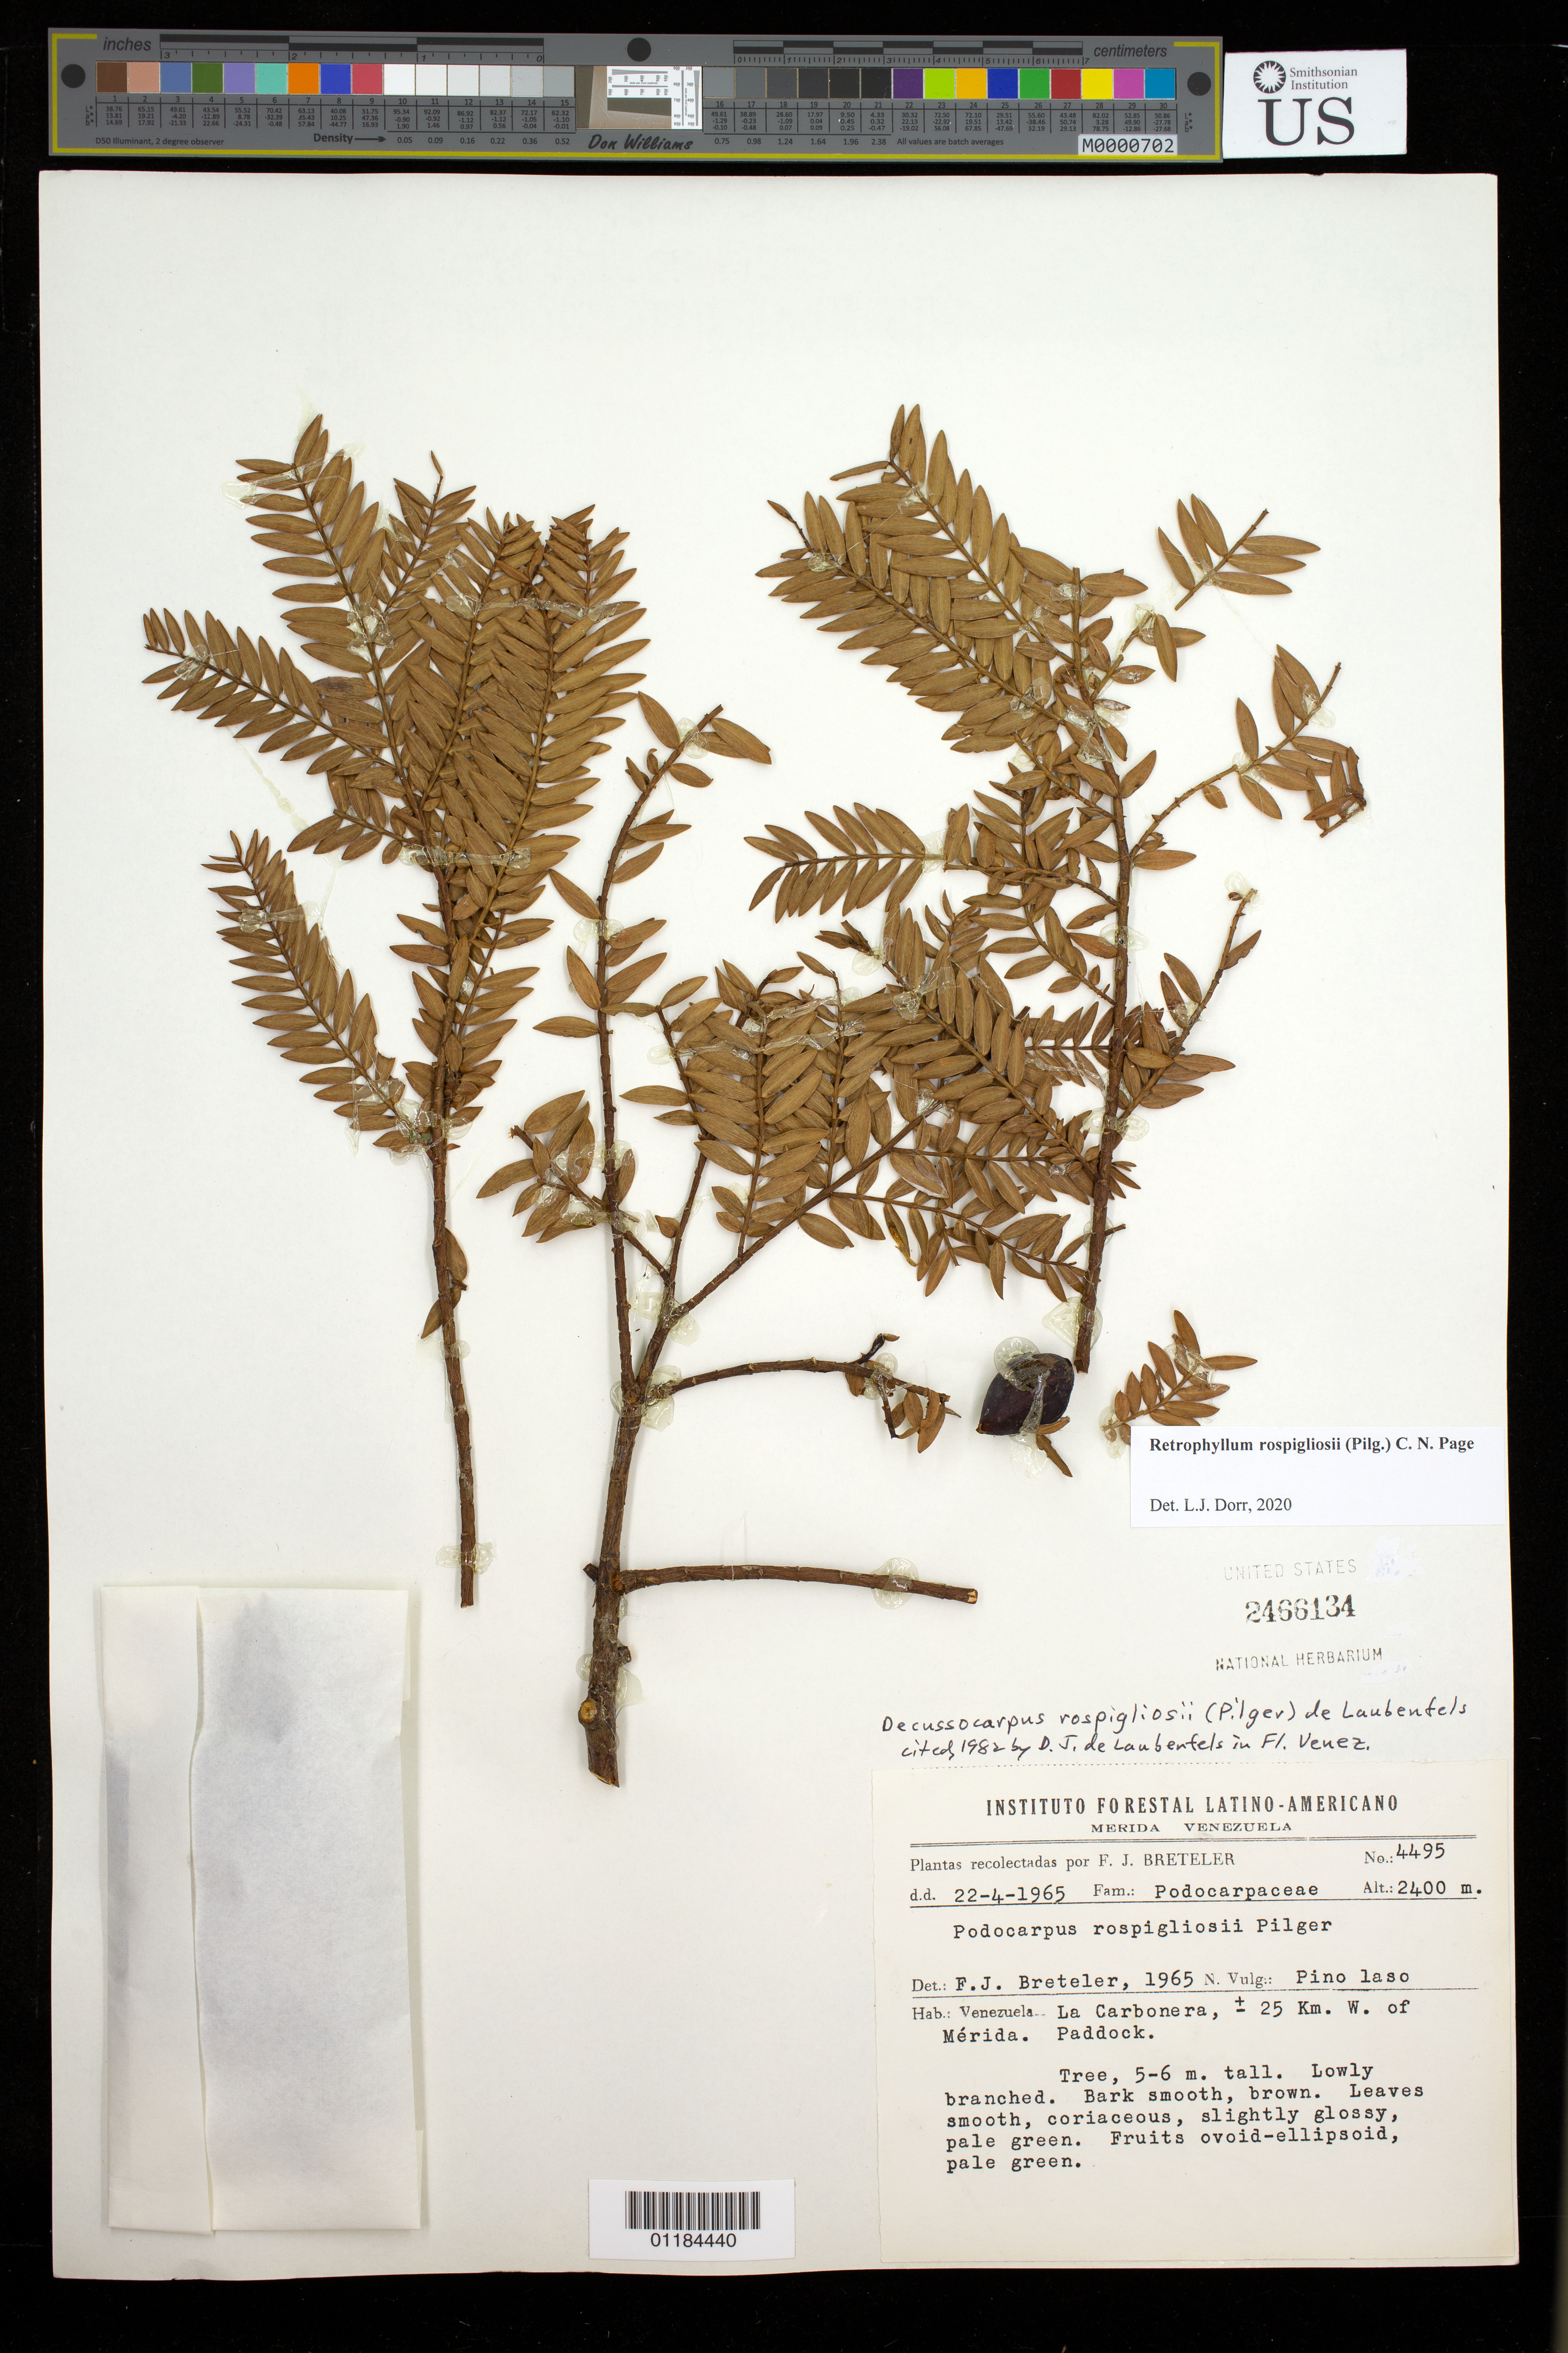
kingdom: Plantae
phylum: Tracheophyta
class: Pinopsida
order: Pinales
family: Podocarpaceae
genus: Retrophyllum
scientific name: Retrophyllum rospigliosii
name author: (Pilg.) C.N. Page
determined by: Dorr, L. J., (BOT), Smithsonian Institution - National Museum of Natural History (UNITED STATES)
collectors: F. J. Breteler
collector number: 4495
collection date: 1965-04-22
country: Venezuela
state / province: Mérida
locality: La Carbonera, ± 25 km. w. of Merida, Paddock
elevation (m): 2400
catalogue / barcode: US 2466134